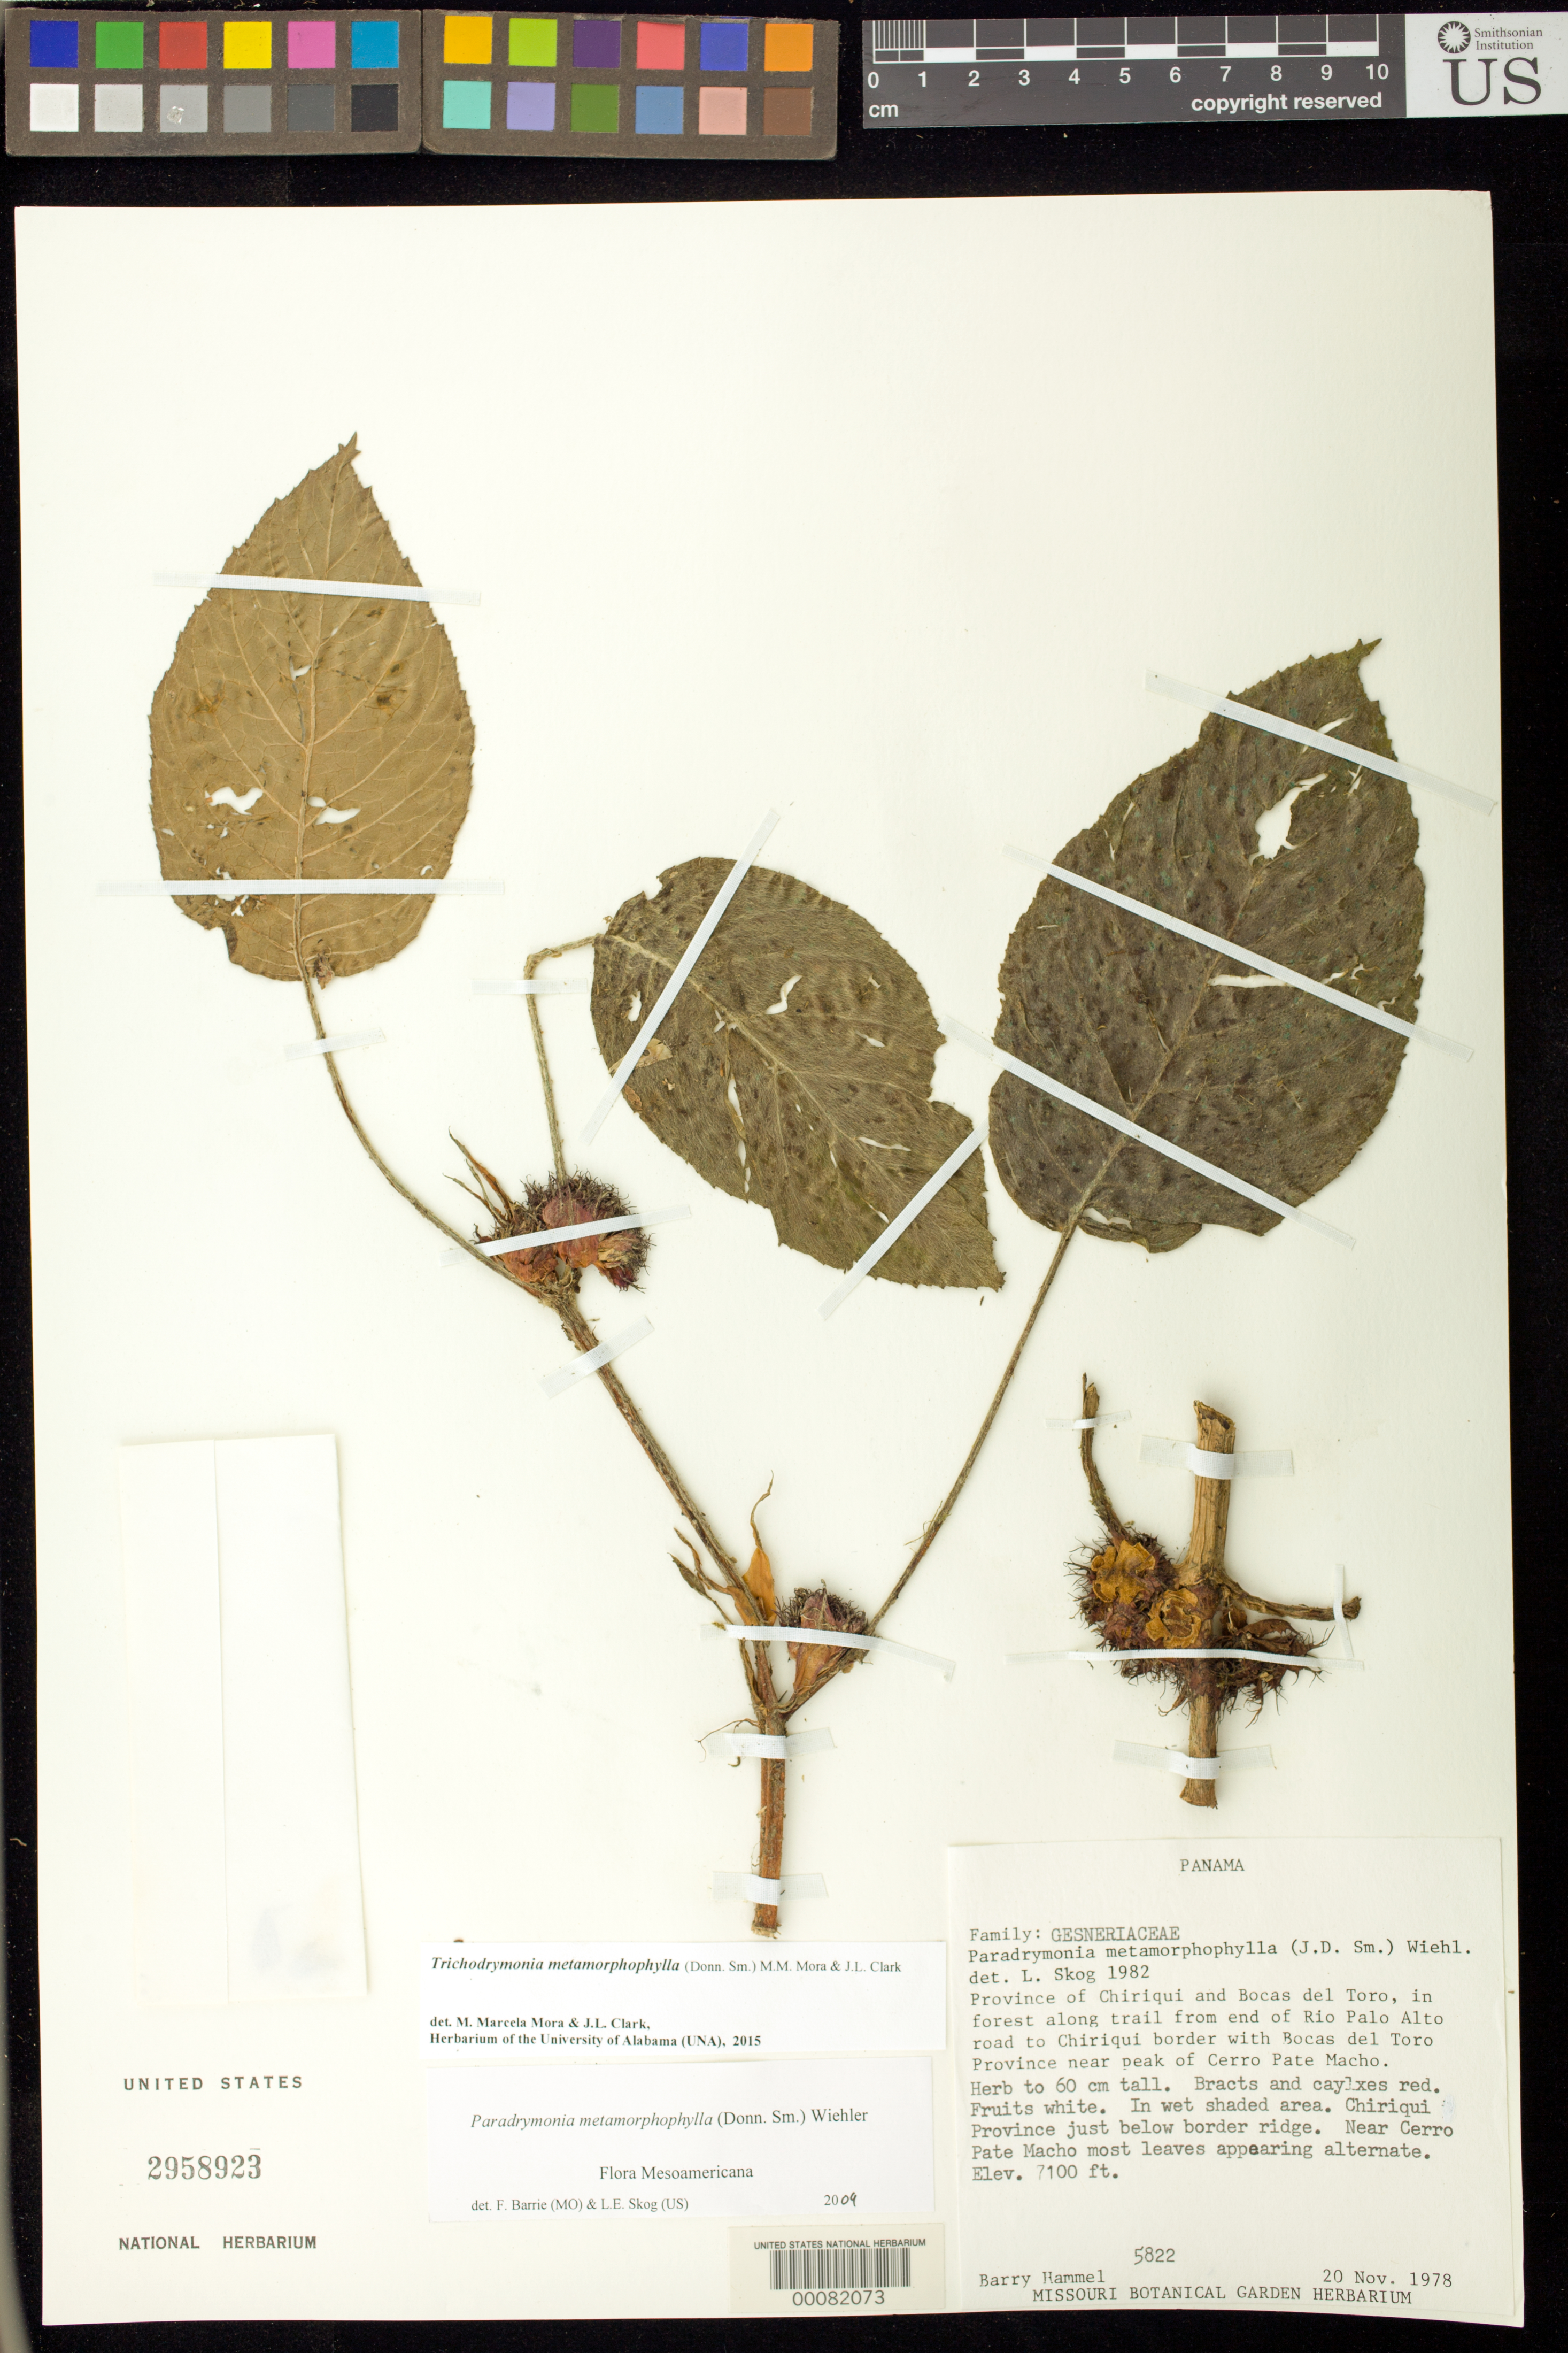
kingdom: Plantae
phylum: Tracheophyta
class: Magnoliopsida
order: Lamiales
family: Gesneriaceae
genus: Trichodrymonia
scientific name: Trichodrymonia metamorphophylla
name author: (Donn. Sm.) M.M. Mora & J.L. Clark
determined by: Mora, M. M.; Clark, J. L.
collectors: B. Hammel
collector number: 5822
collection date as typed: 20 Nov 1978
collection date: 1978-11-20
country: Panama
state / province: Chiriquí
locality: From end of Rio Palo Alto road to Chiriqui border with Bocas del Toro province near peak of Cerro Pate Macho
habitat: In forest along trail; in wet shaded area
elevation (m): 2164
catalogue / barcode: US 2958923